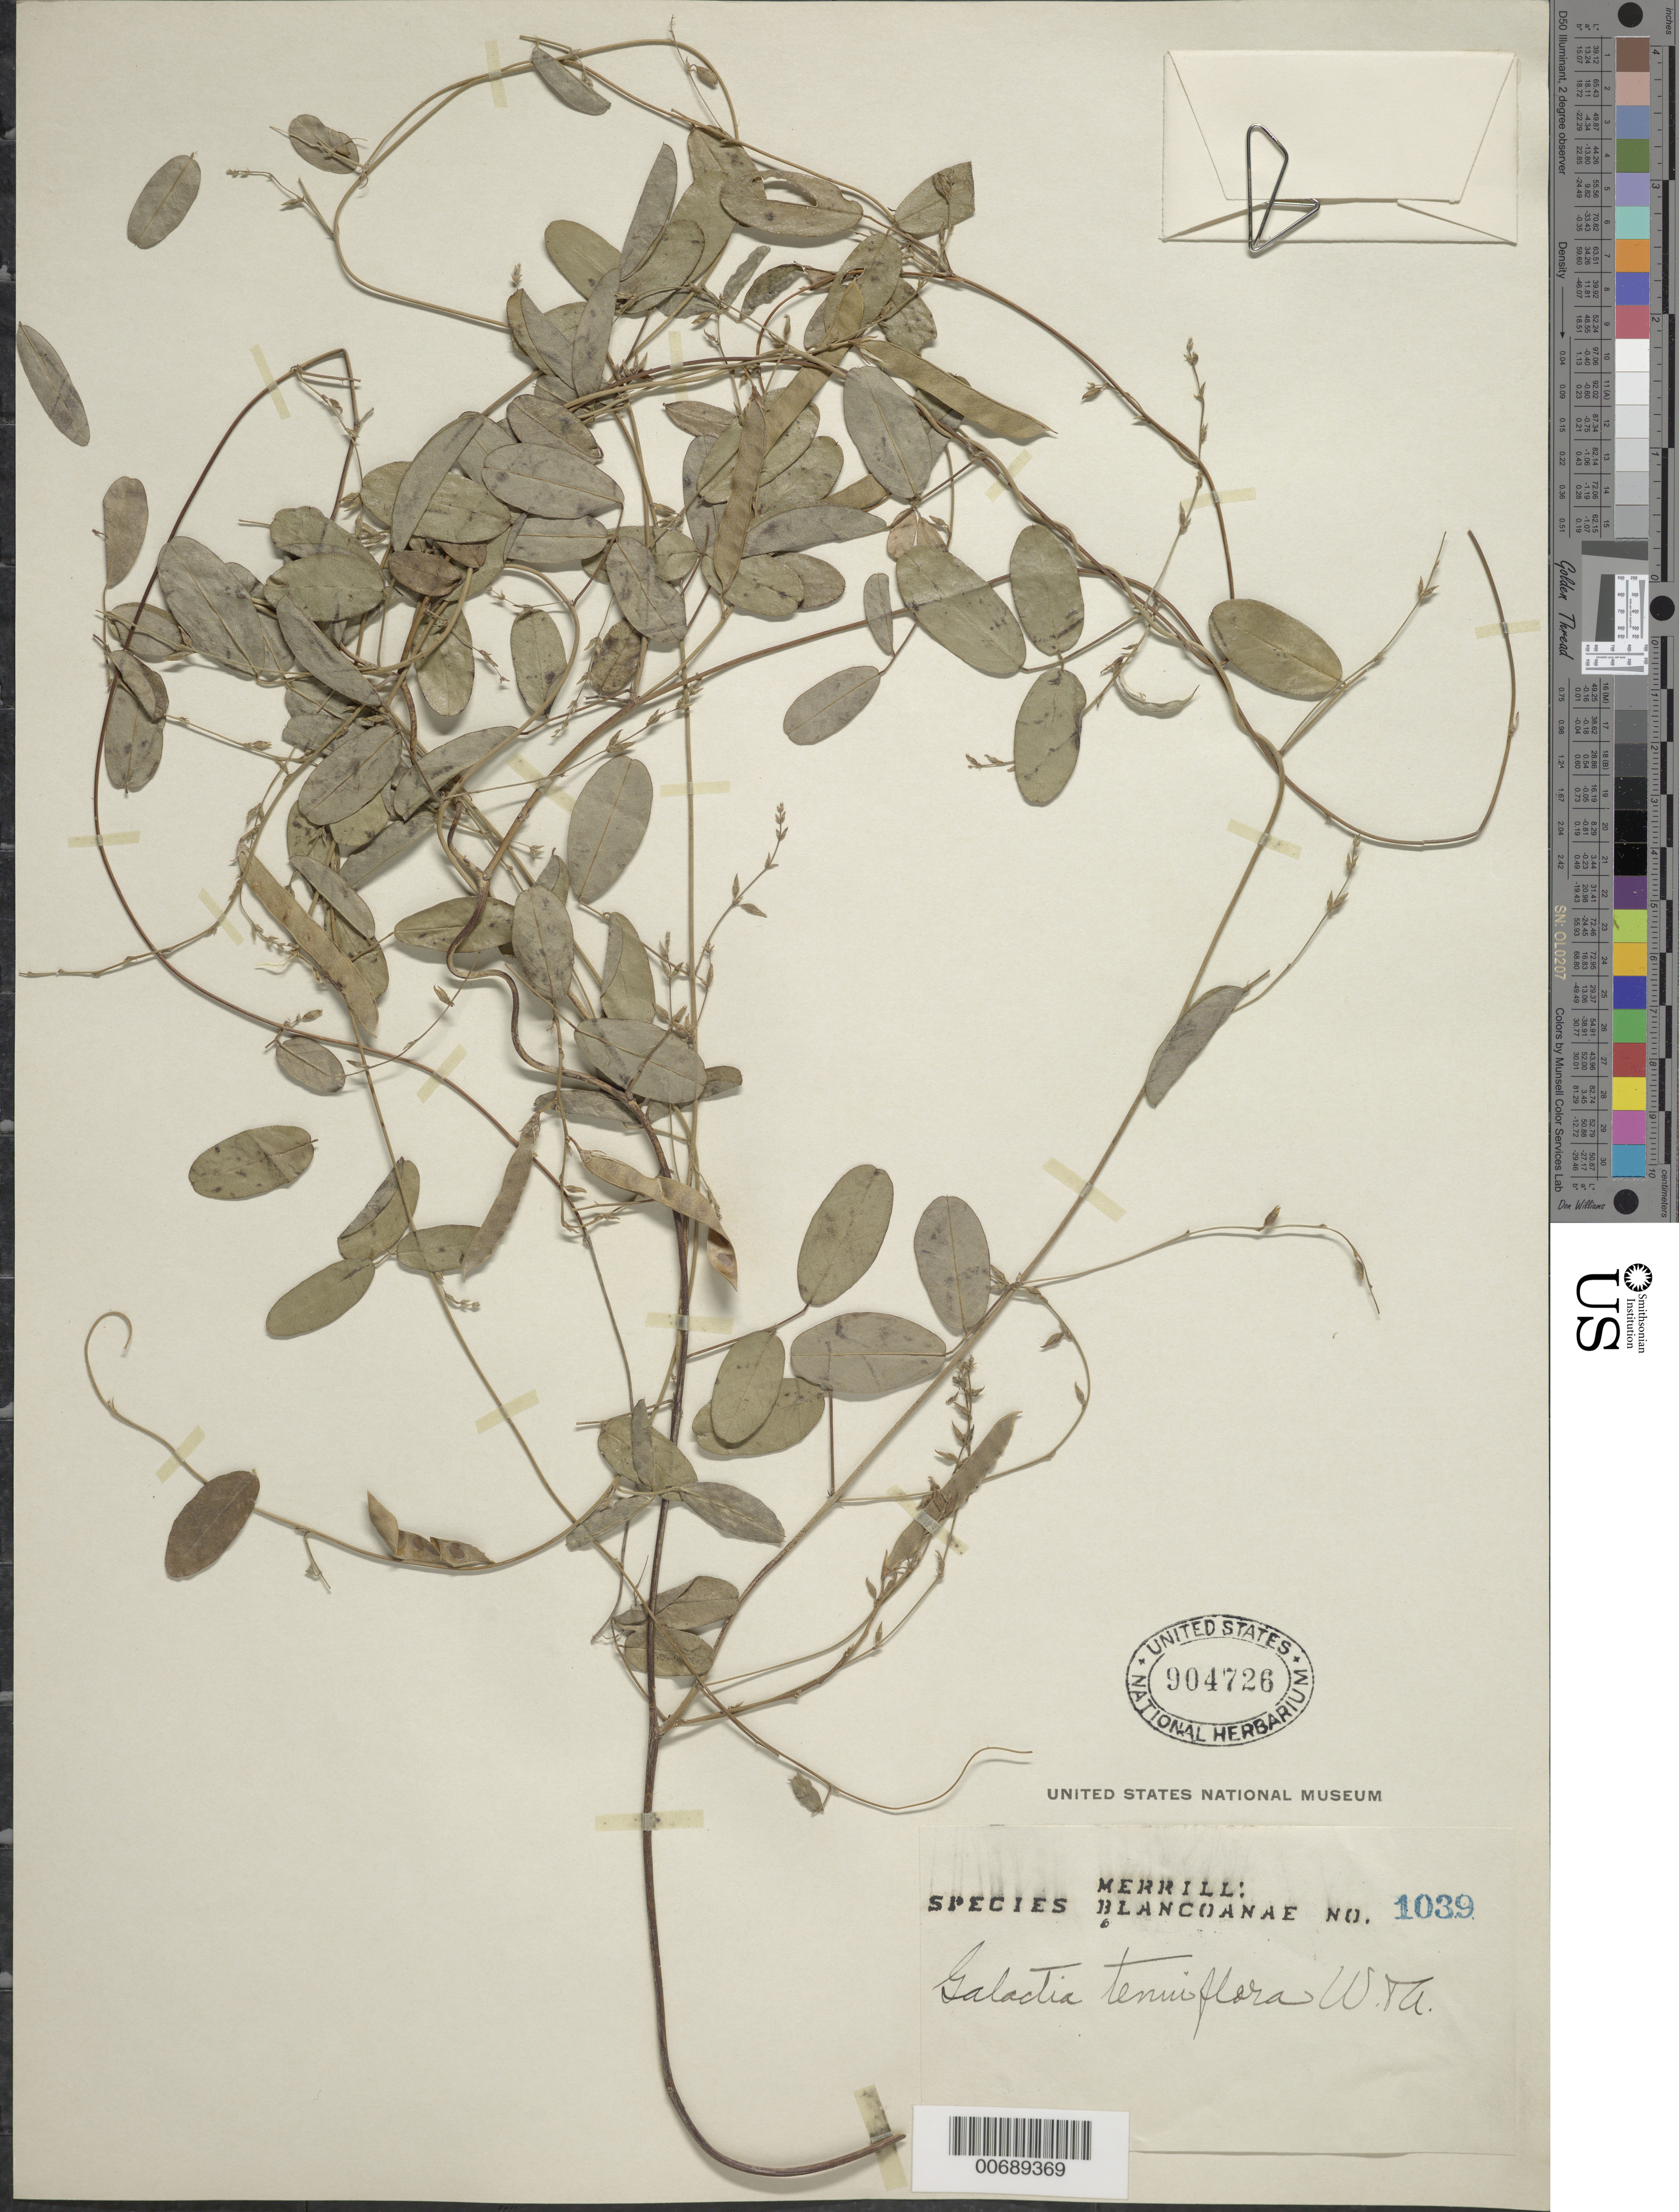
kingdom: Plantae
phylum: Tracheophyta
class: Magnoliopsida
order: Fabales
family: Fabaceae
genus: Galactia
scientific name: Galactia tenuiflora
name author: (J.G. Klein ex Willd.) Wight & Arn.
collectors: E. D. Merrill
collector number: Sp. Blancoan. 1039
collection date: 1916-10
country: Philippines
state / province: Calabarzon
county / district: Batangas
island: Luzon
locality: Punta de Azufre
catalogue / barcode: US 904726